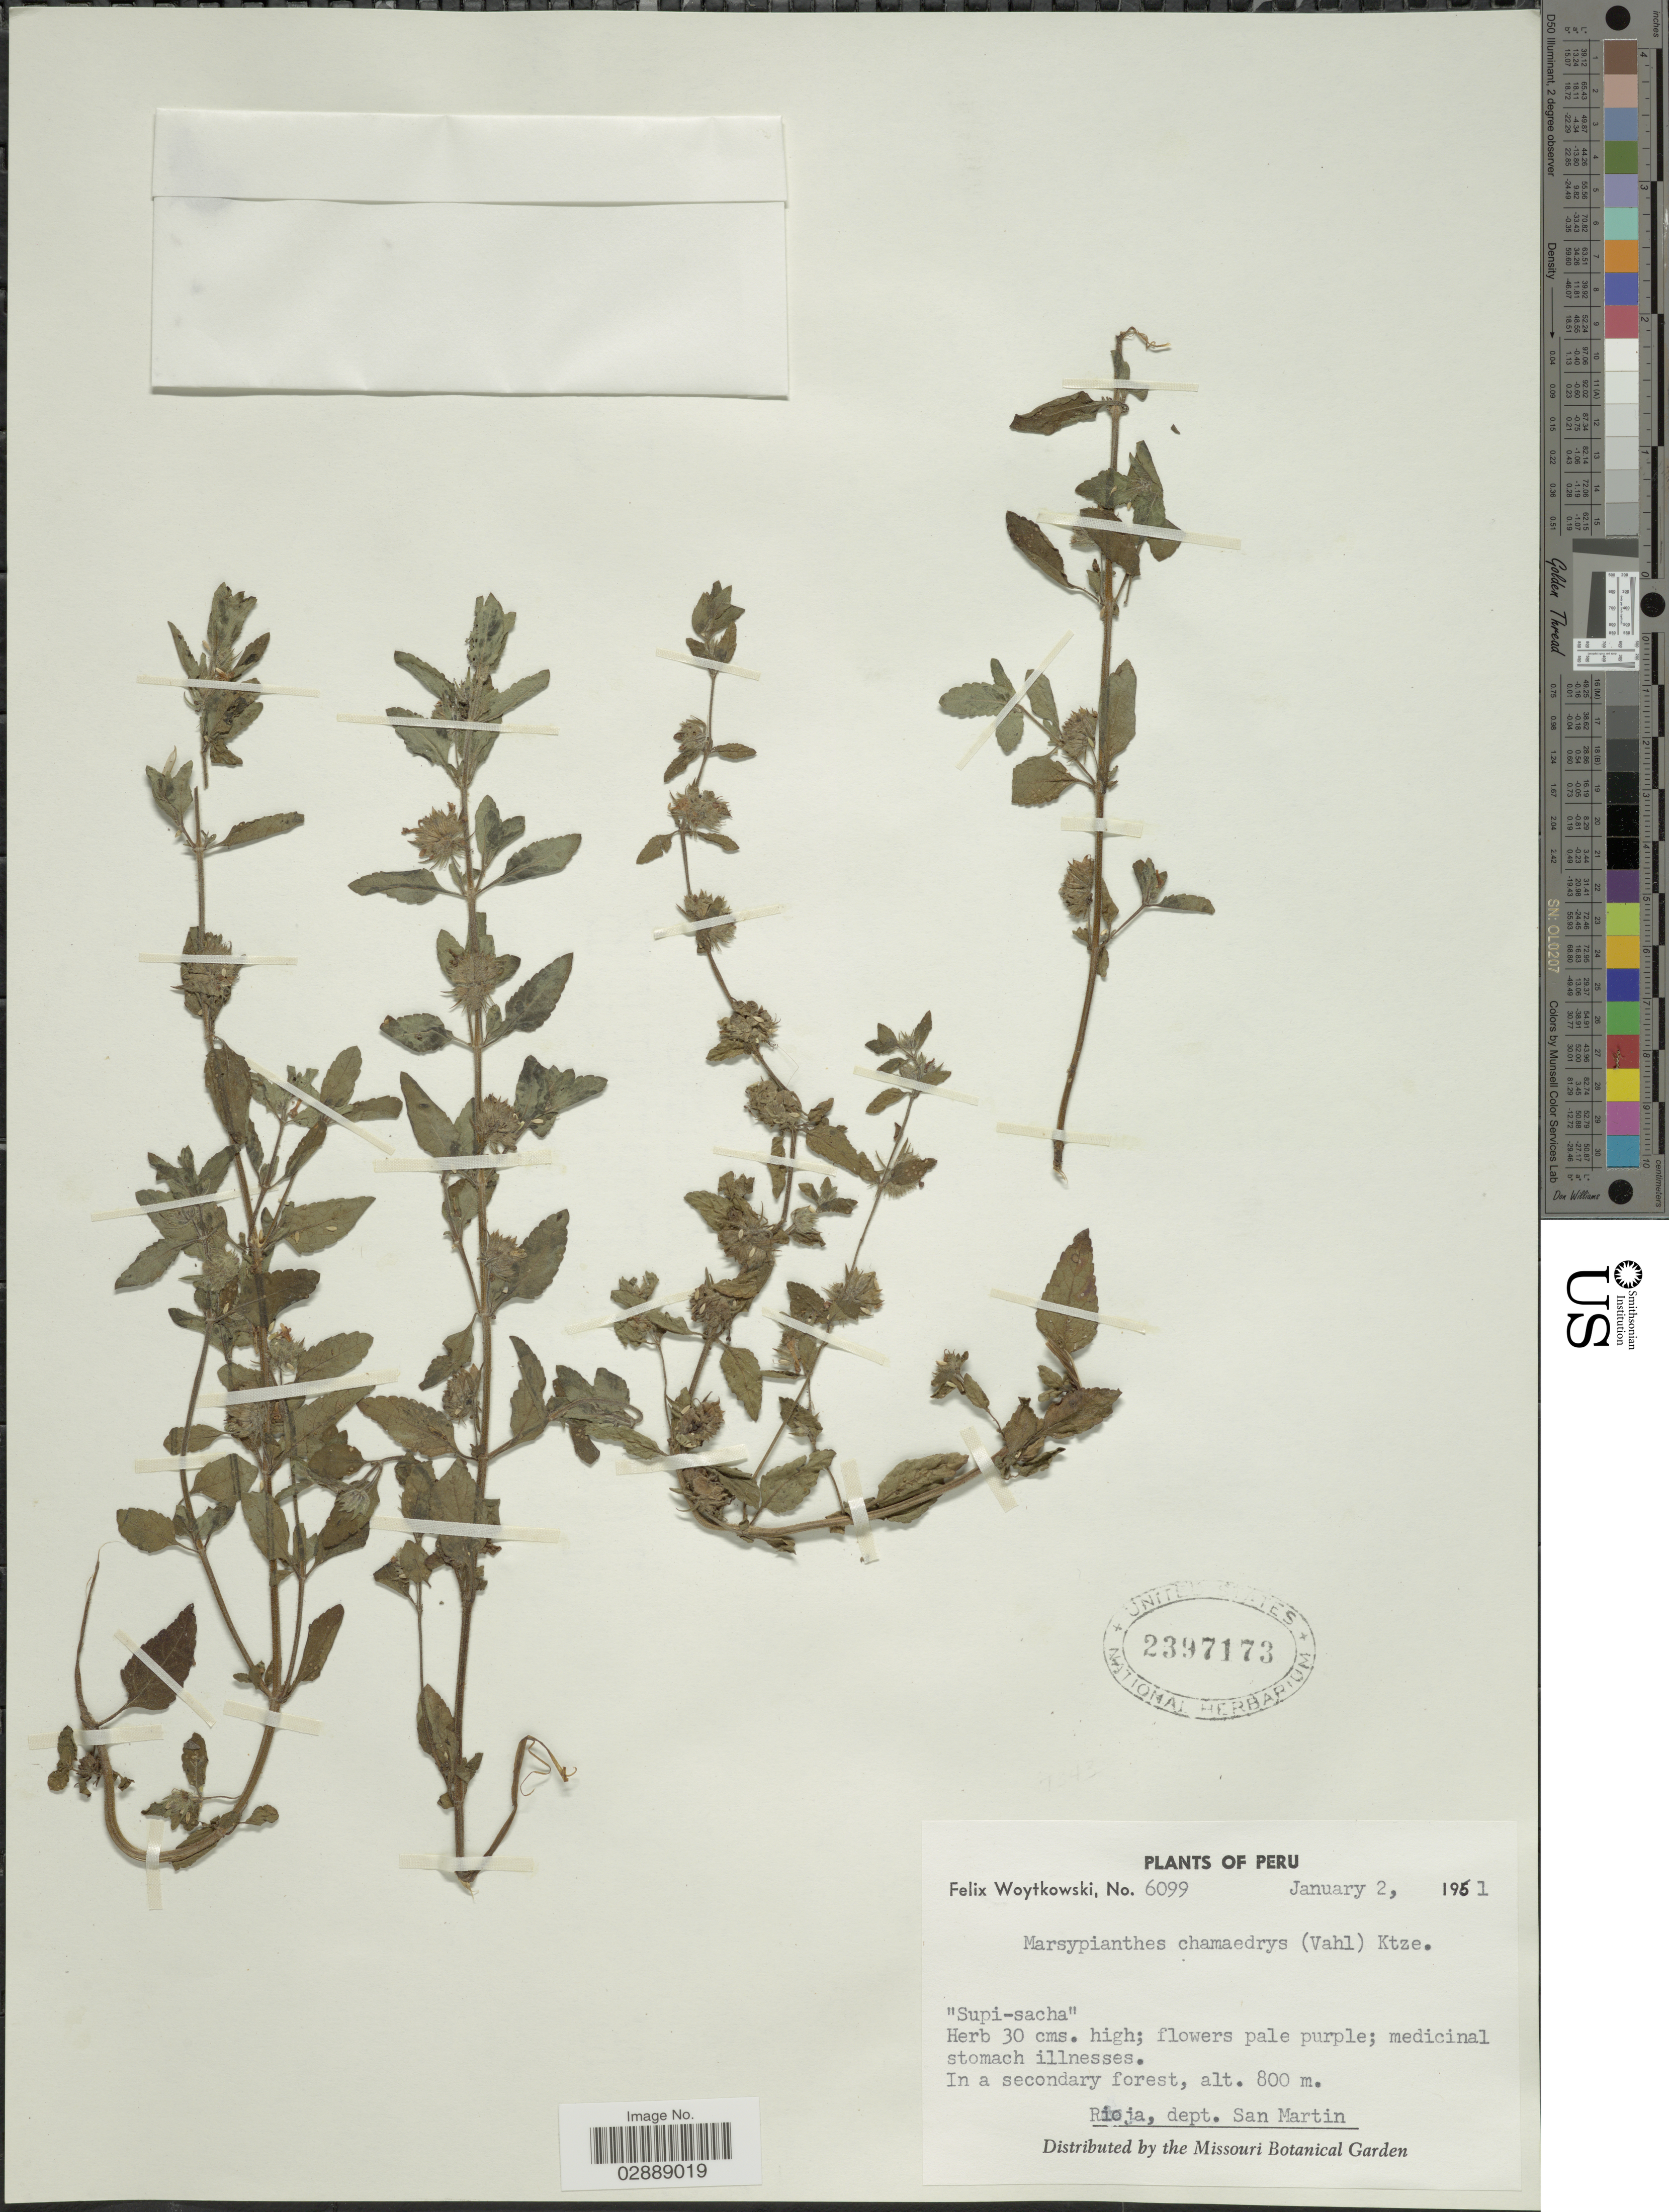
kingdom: Plantae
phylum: Tracheophyta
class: Magnoliopsida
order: Lamiales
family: Lamiaceae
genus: Marsypianthes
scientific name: Marsypianthes chamaedrys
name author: (Vahl) Kuntze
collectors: F. Woytkowski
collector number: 6099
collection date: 1961-01-02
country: Peru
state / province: San Martín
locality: Rioja, dept. San Martin.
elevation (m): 800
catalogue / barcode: US 2397173